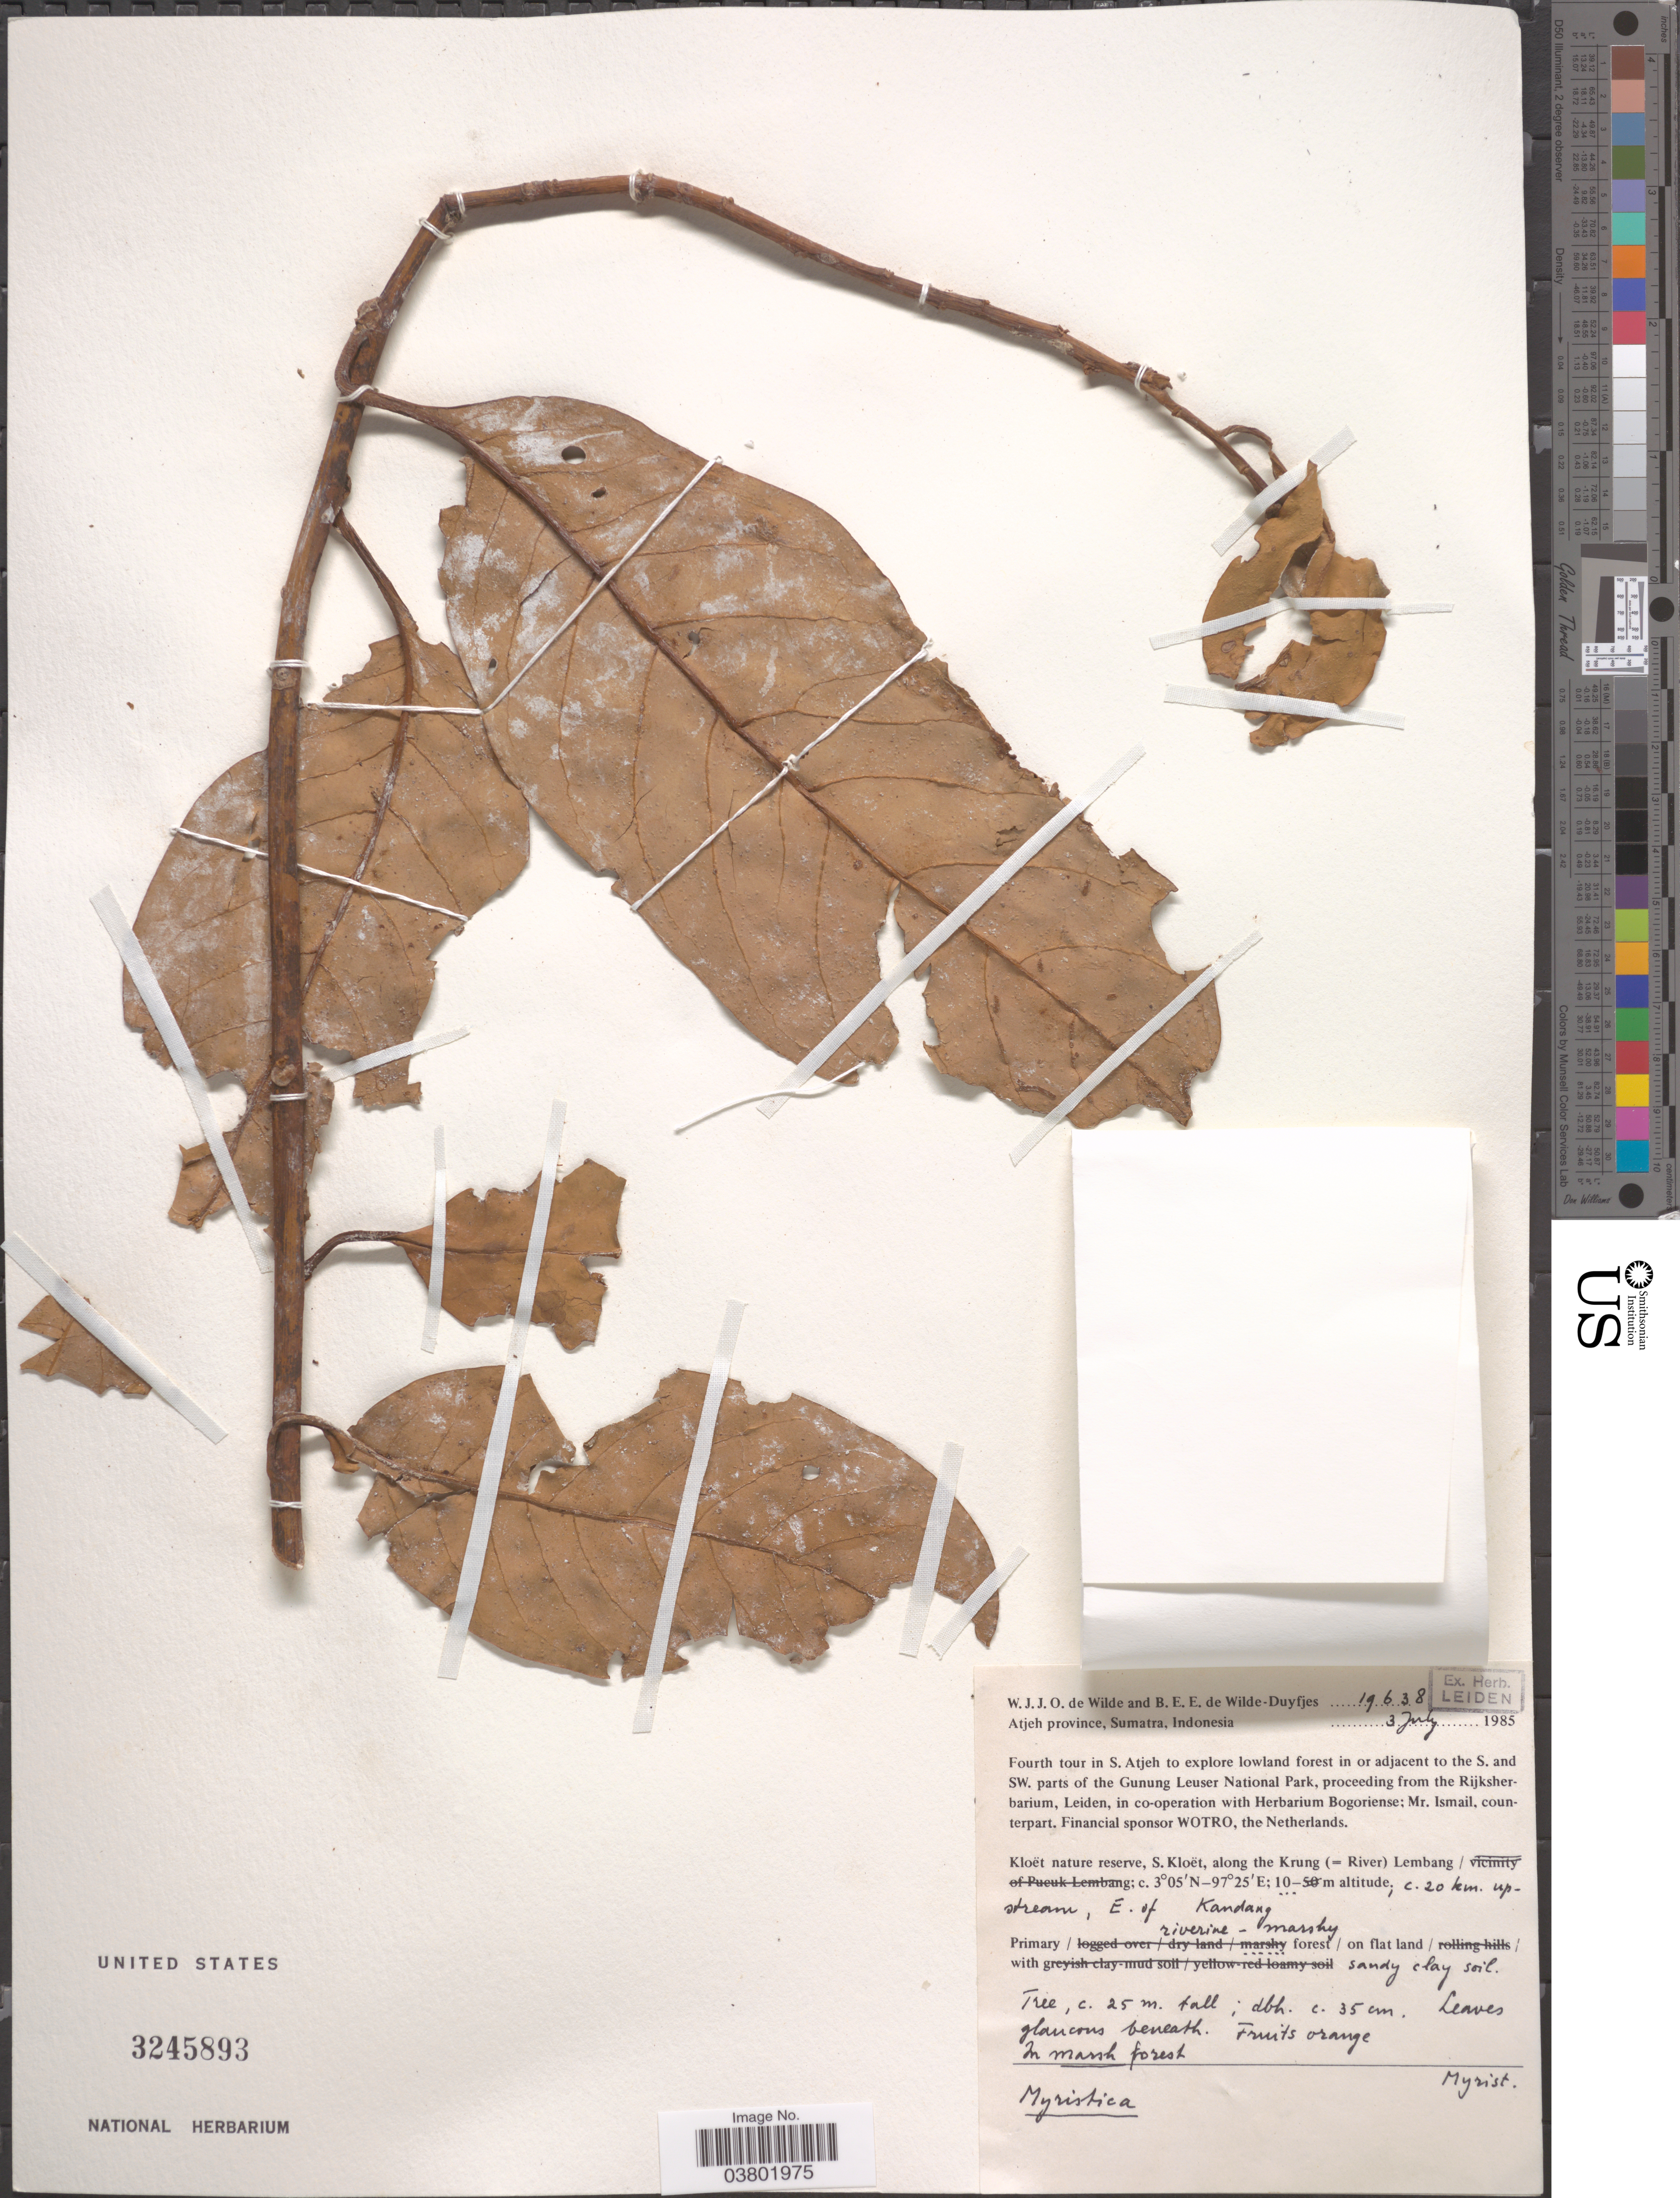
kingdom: Plantae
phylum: Tracheophyta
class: Magnoliopsida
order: Magnoliales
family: Myristicaceae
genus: Myristica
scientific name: Myristica sp.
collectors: W. J. de Wilde & B. E. de Wilde-Duyfjes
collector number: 19638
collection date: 1985-07-03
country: Indonesia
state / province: Sumatra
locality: Atjeh province. Fourth tour in S. Atjeh to explore lowland forest in or adjacent to the S. and SW. parts of the Gunung Leuser National Park. Kloët nature reserve, along the Krung (=River) Lembang, c. 20 km. upstream, E. of Kandang.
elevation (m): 10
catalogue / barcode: US 3245893